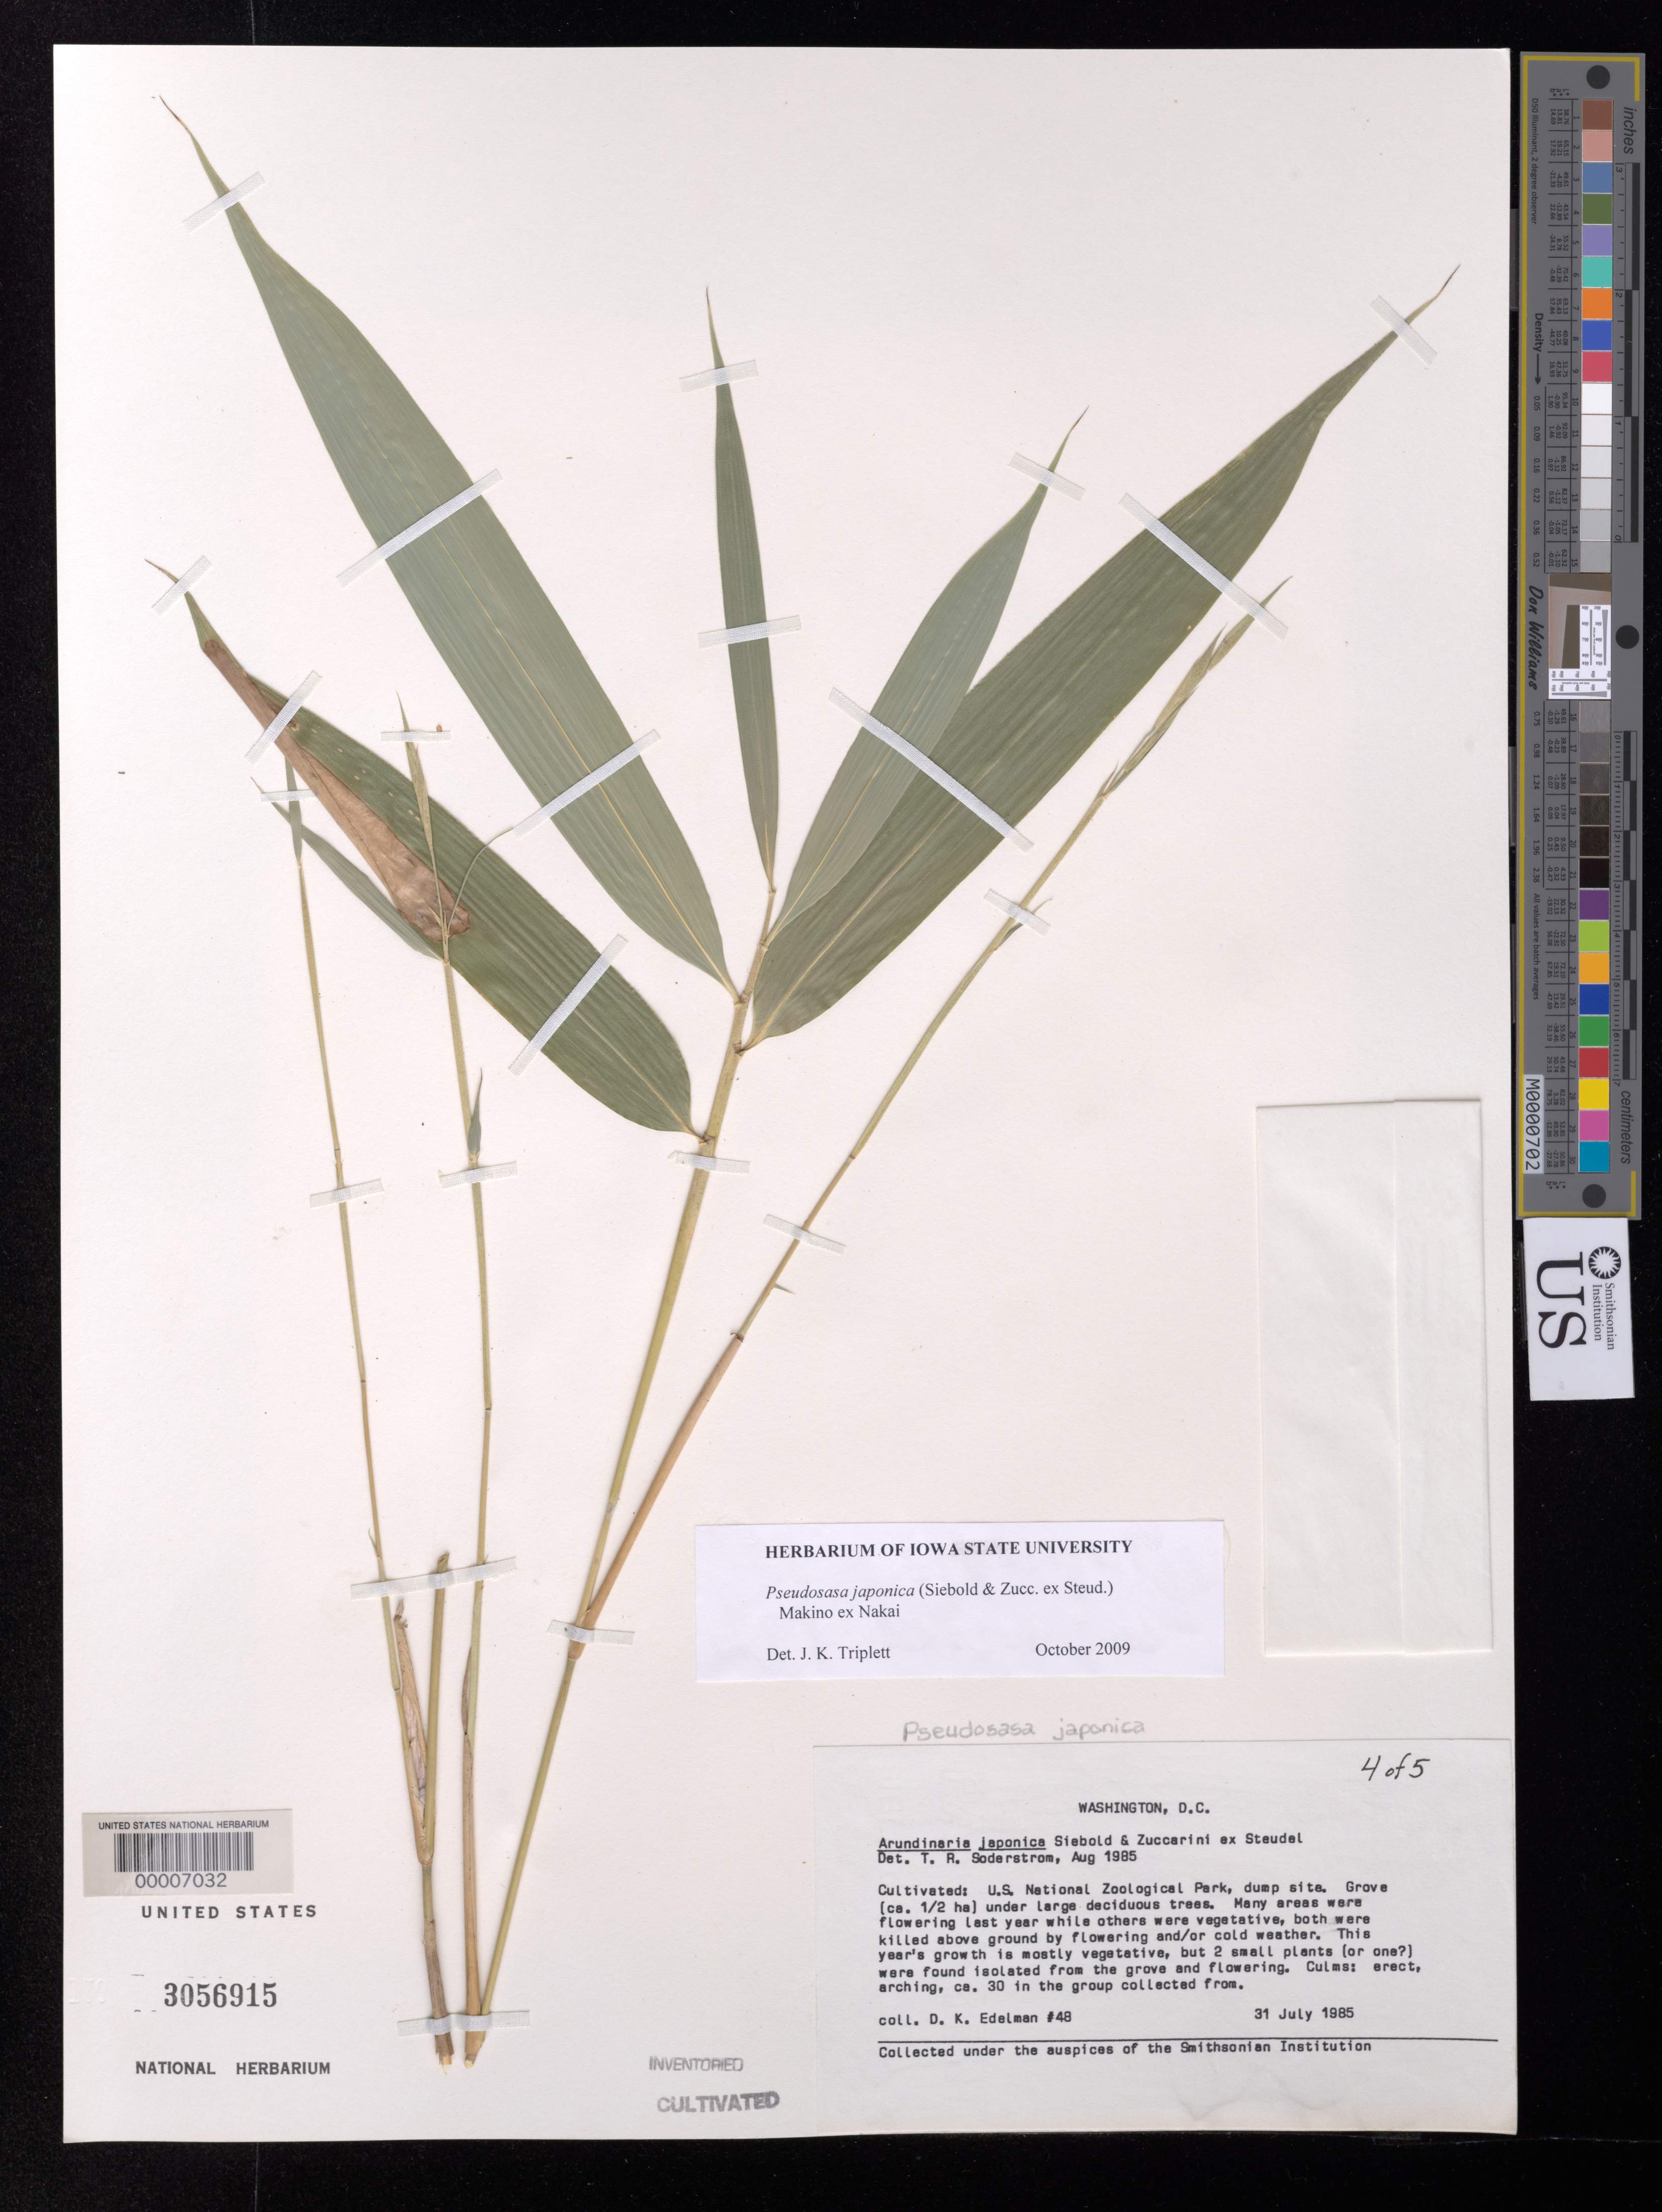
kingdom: Plantae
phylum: Tracheophyta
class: Liliopsida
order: Poales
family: Poaceae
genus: Arundinaria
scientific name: Arundinaria japonica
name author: Siebold & Zucc. in Steud.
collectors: D. Edelman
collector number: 48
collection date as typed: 31 Jul 1985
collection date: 1985-07-31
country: United States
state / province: District of Columbia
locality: National Zoological Park, dumpsite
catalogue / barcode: US 3056915